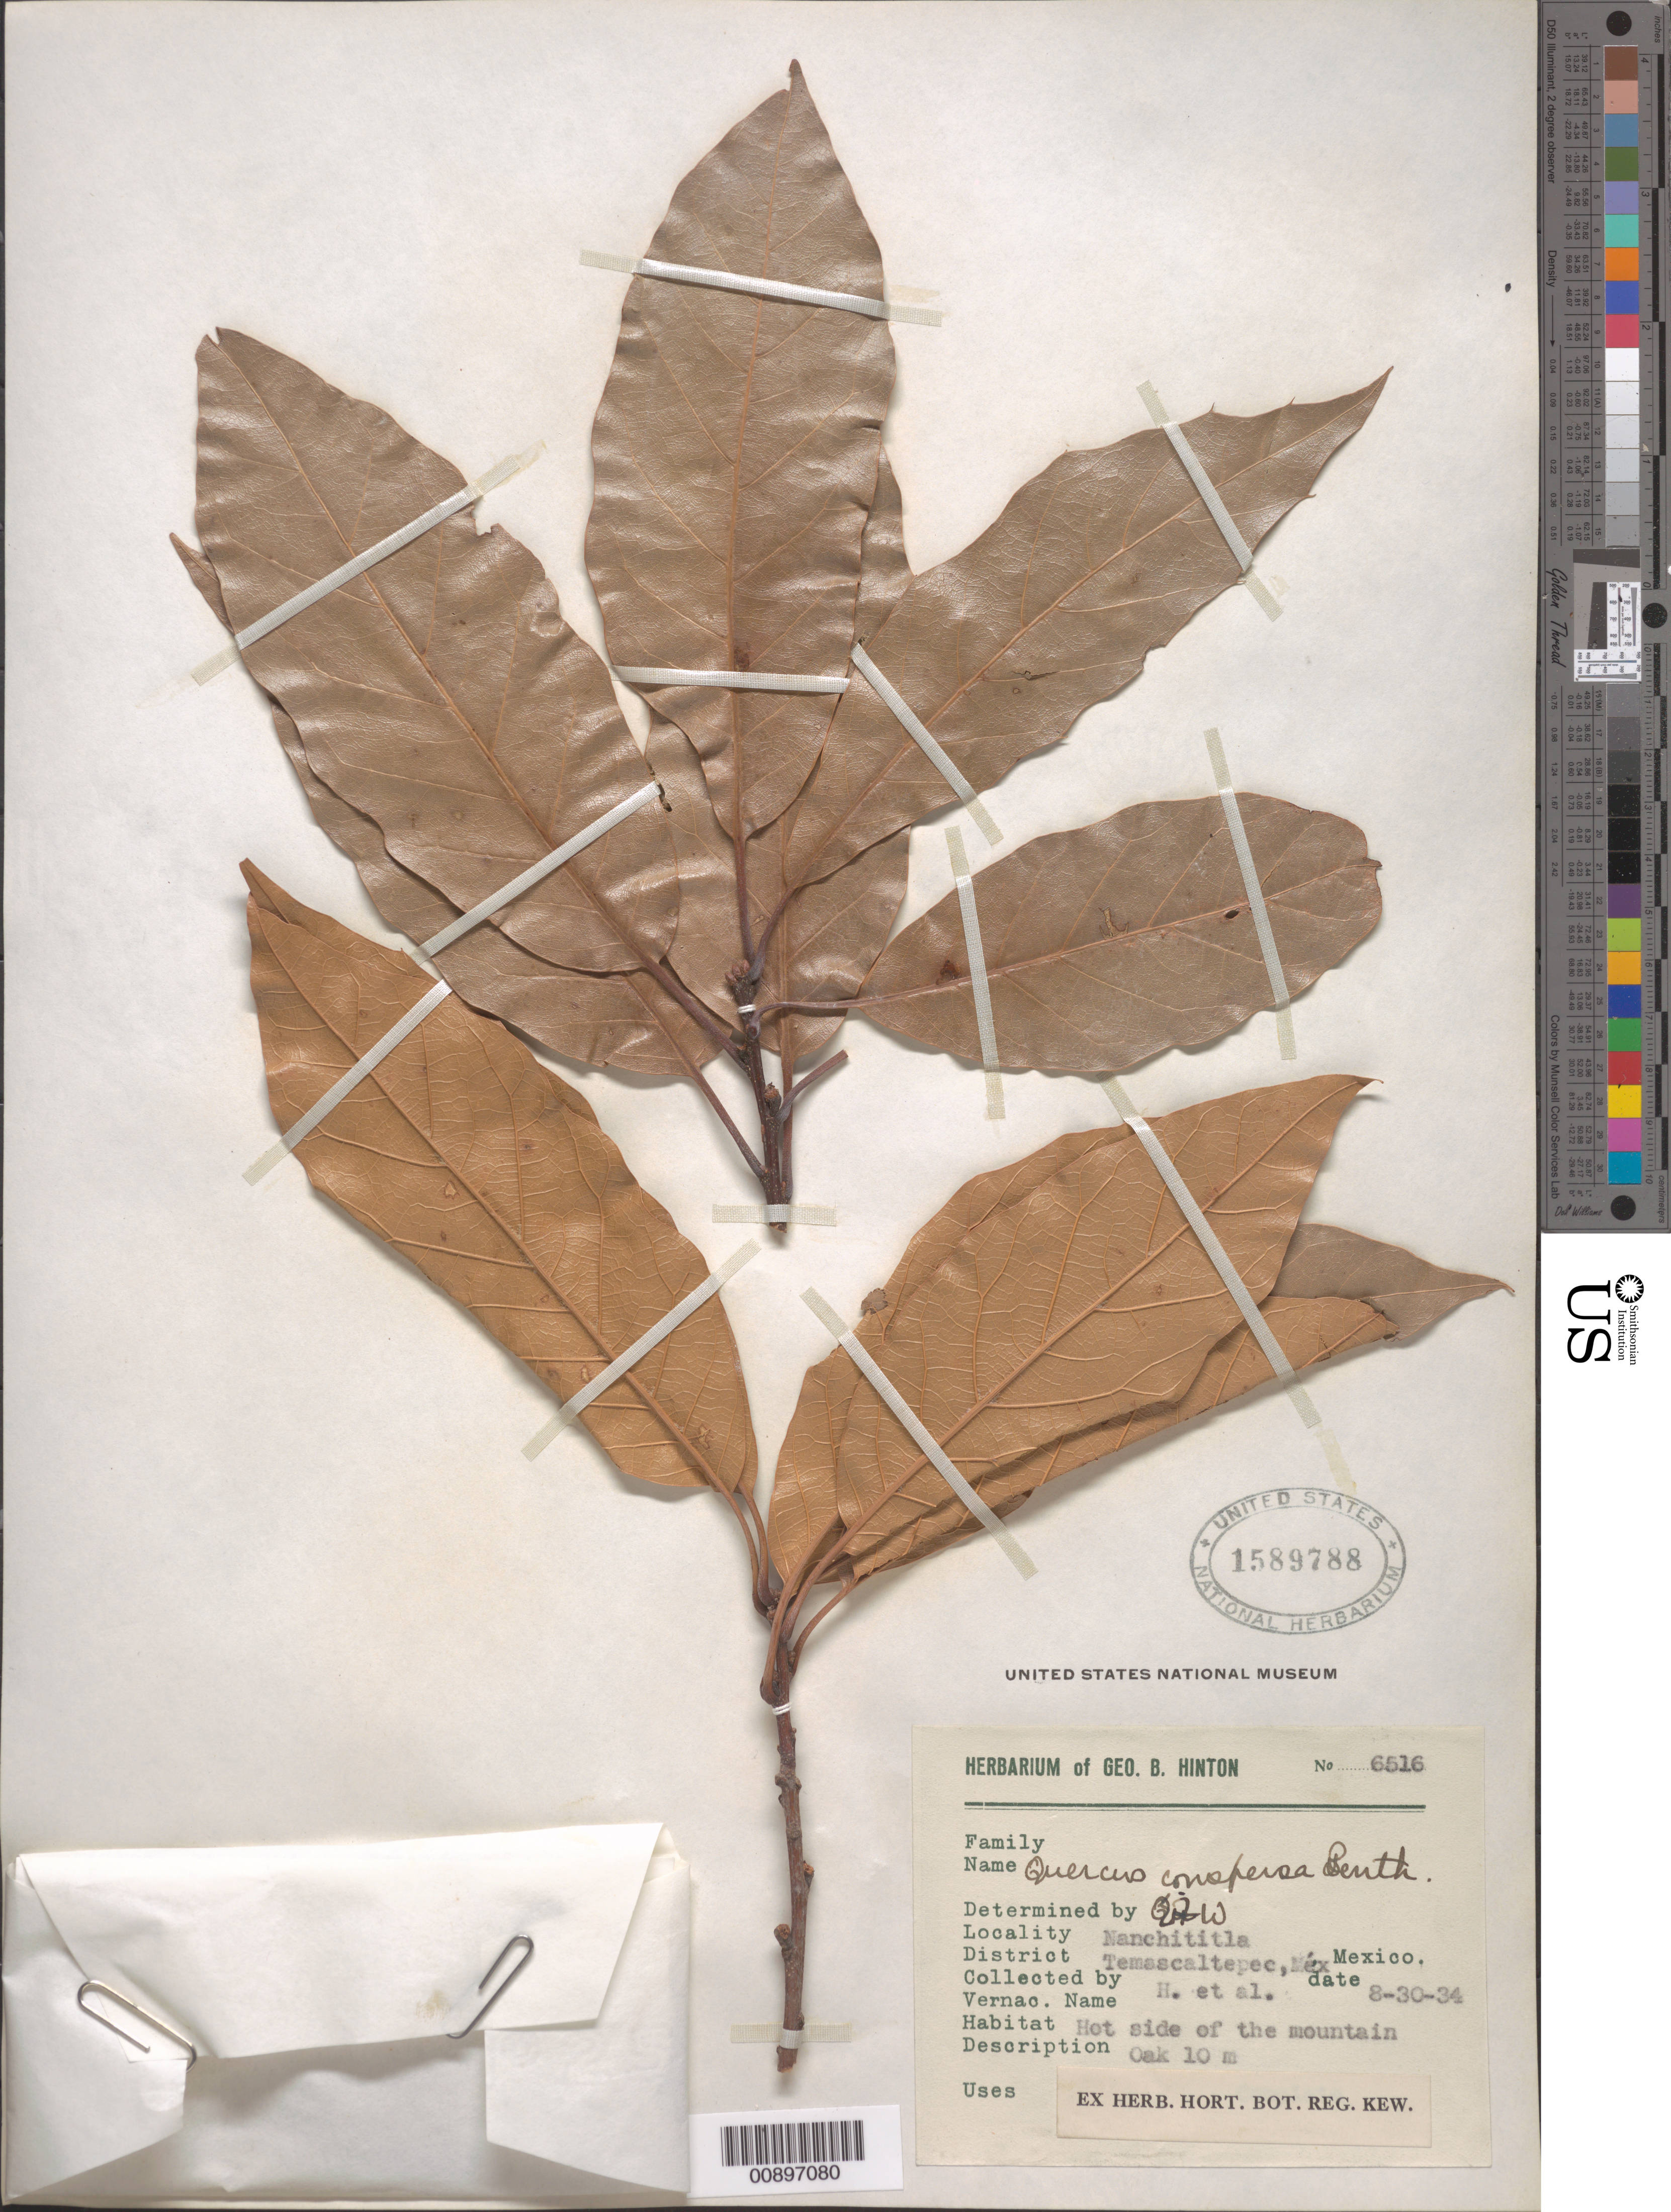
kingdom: Plantae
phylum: Tracheophyta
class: Magnoliopsida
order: Fagales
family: Fagaceae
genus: Quercus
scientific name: Quercus conspersa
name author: Benth.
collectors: G. B. Hinton & et al.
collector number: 6516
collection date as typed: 30 Aug 1934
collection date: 1934-08-30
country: Mexico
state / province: México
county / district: Temascaltepec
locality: Nanchititla, District Temascaltepec, México.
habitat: Hot side of the mountain.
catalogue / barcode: US 1589788